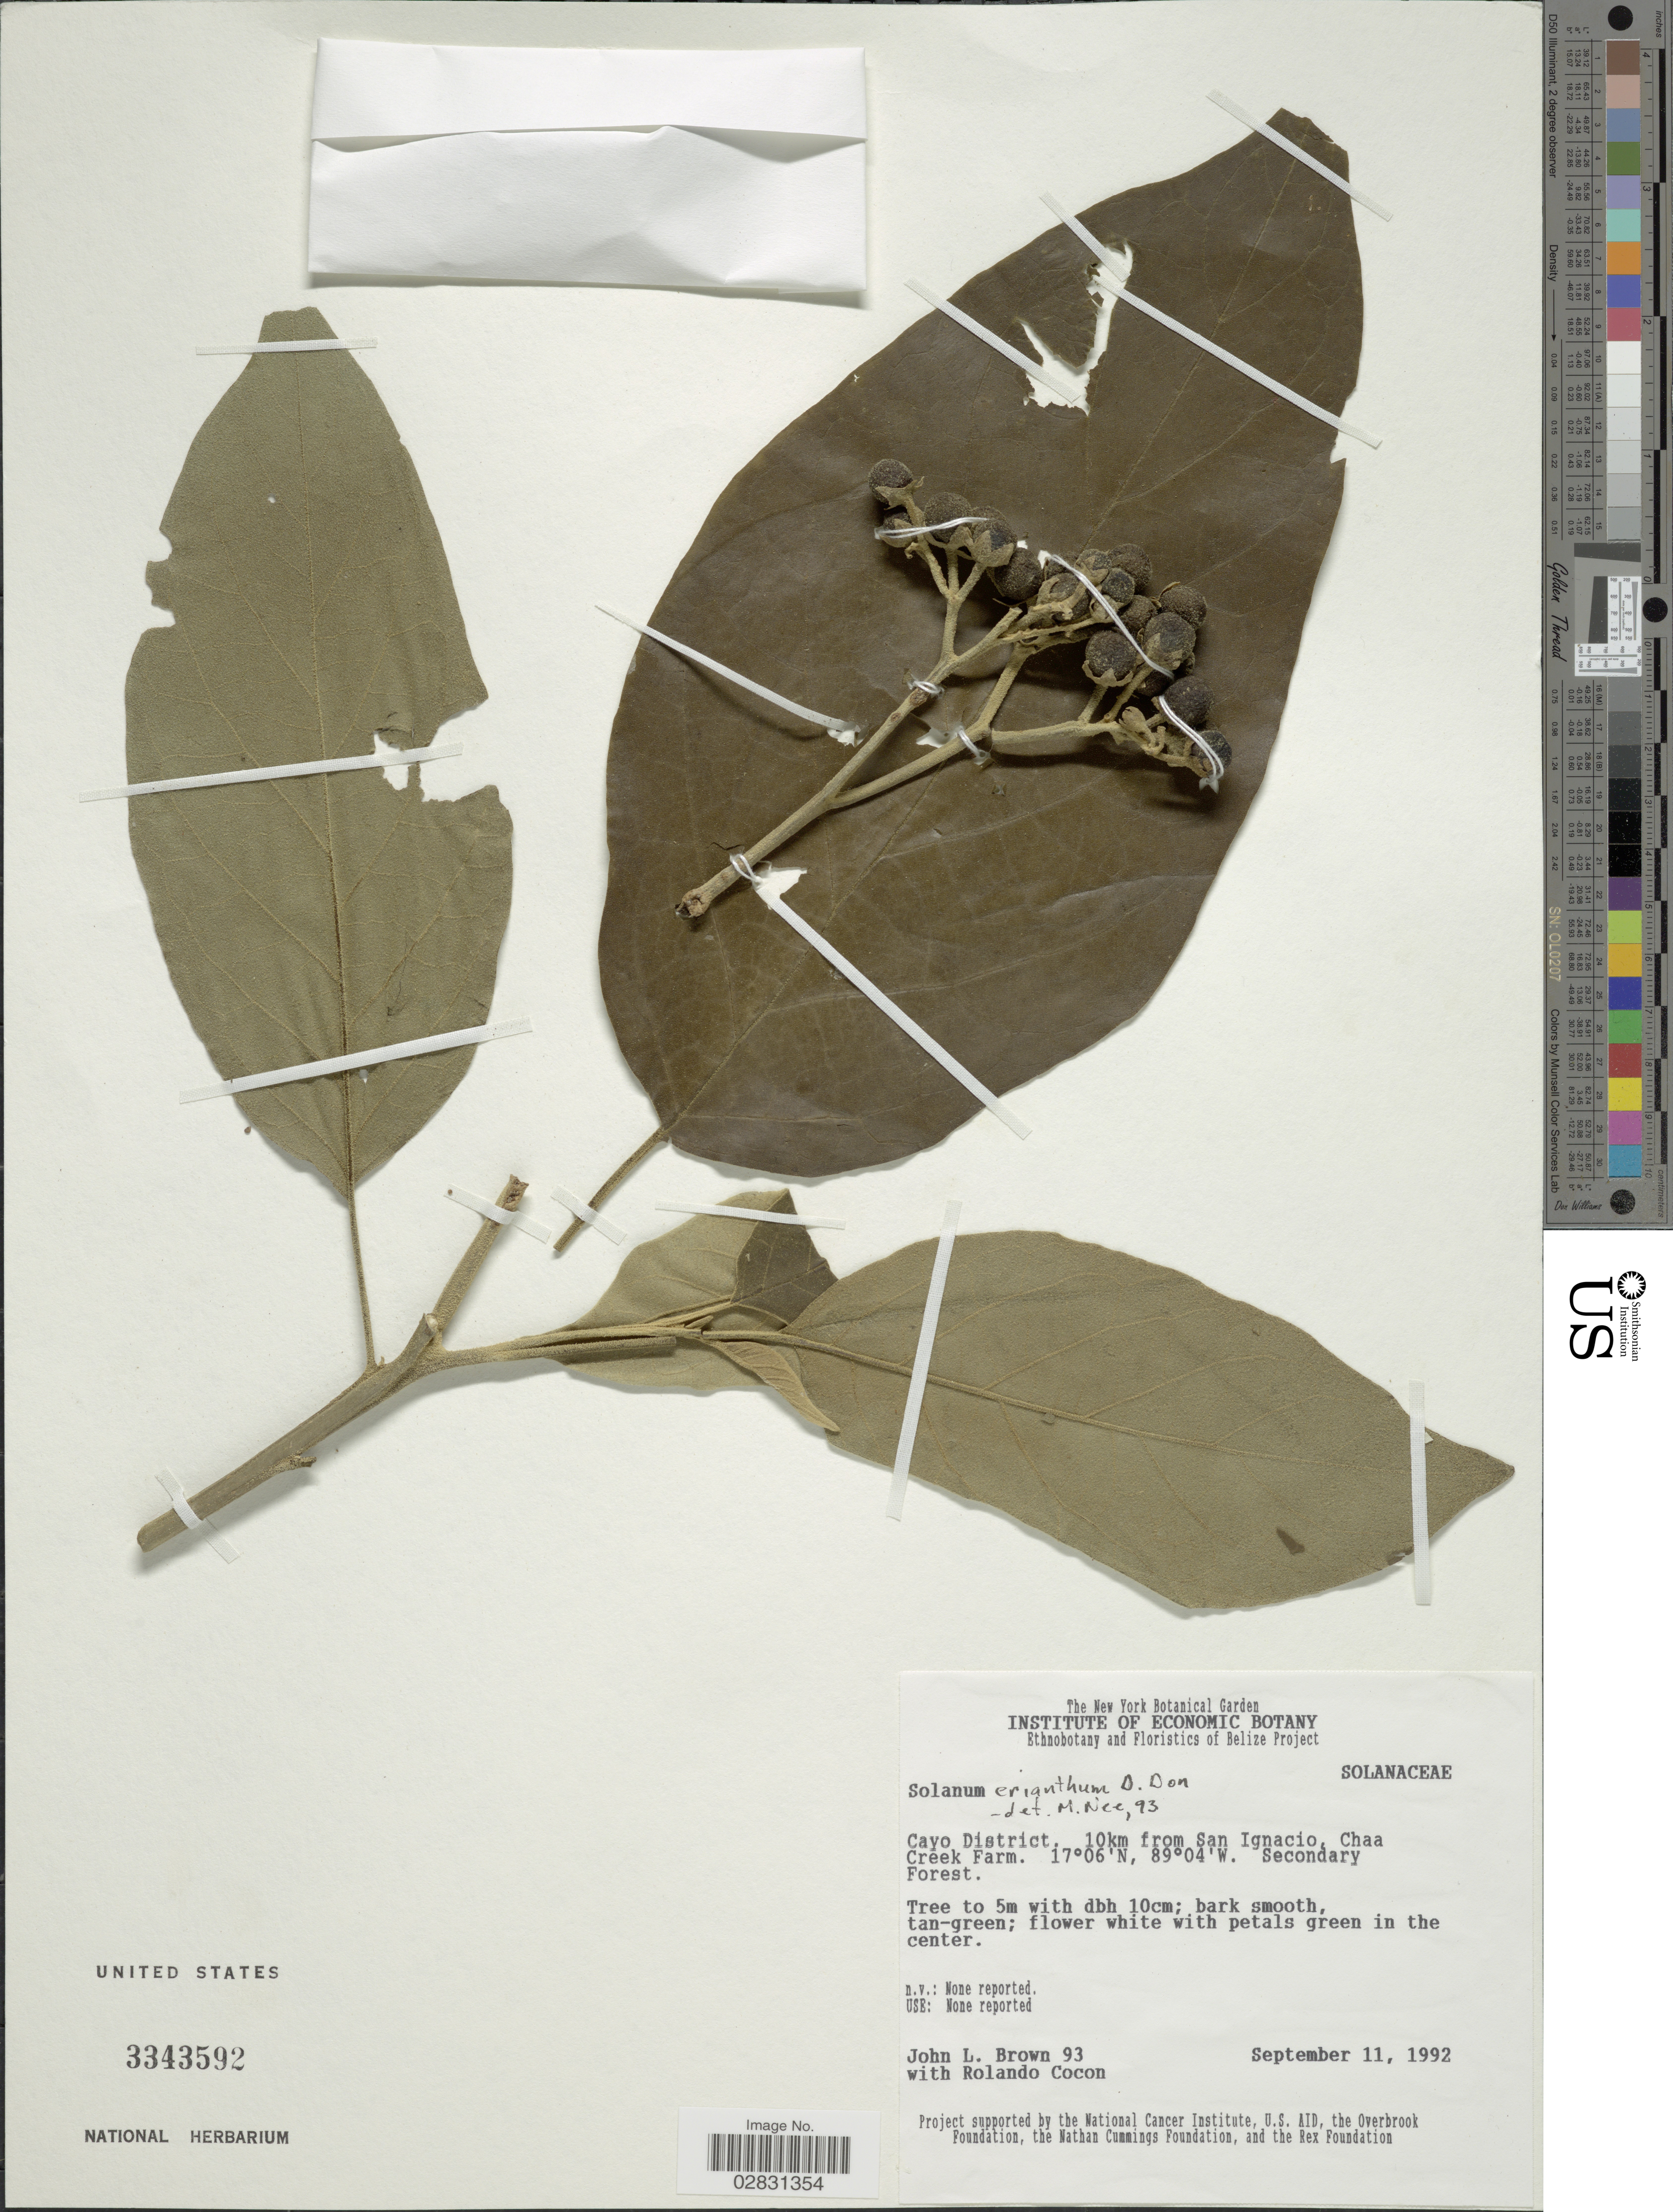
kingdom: Plantae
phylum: Tracheophyta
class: Magnoliopsida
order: Solanales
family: Solanaceae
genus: Solanum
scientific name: Solanum erianthum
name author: D. Don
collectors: J. L. Brown & R. Cocon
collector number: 93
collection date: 1992-09-11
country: Belize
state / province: Cayo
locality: Cayo District. 10km from San Ingnacio, Chaa Creek Farm.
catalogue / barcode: US 3343592